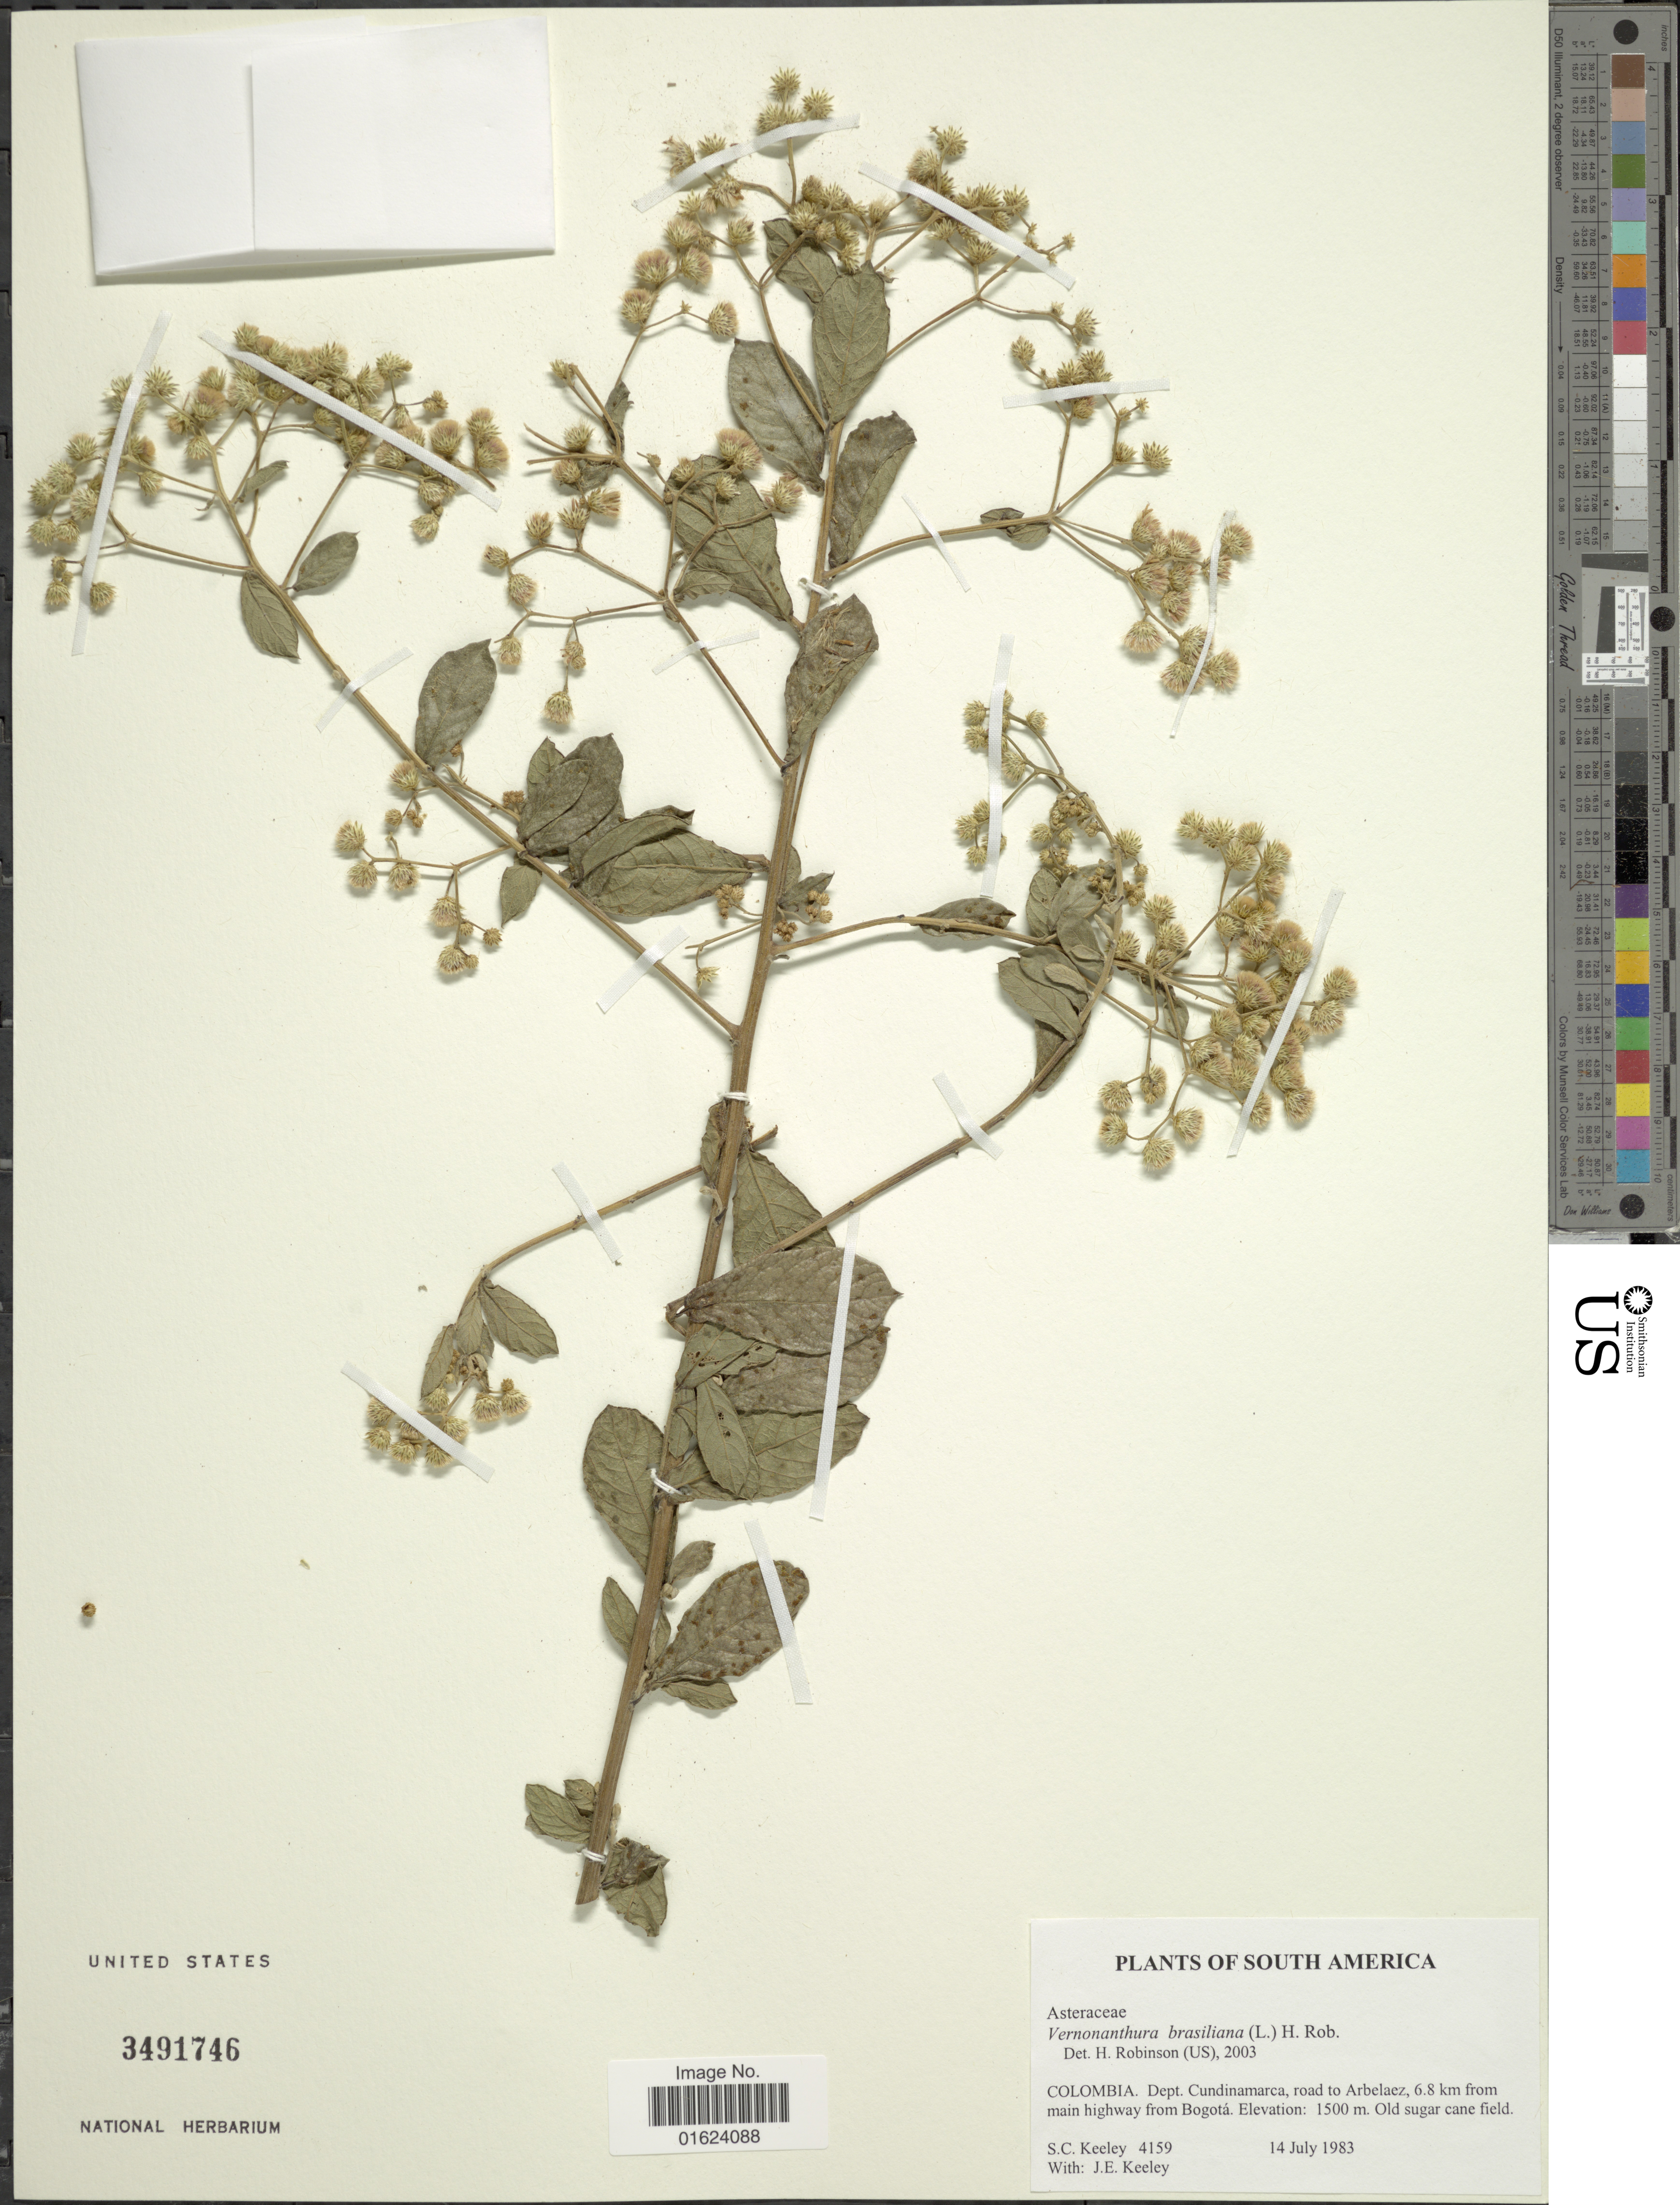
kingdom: Plantae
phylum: Tracheophyta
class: Magnoliopsida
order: Asterales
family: Asteraceae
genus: Vernonia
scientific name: Vernonia brasiliana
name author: (L.) Druce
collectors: S. C. Keeley & J. E. Keeley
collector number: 4159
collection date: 1983-07-14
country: Colombia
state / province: Cundinamarca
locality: Colombia. Dept. Cundinamarca, road to Arbelaez, 6.8 km from main highway from Bogota.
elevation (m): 1500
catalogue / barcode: US 3491746